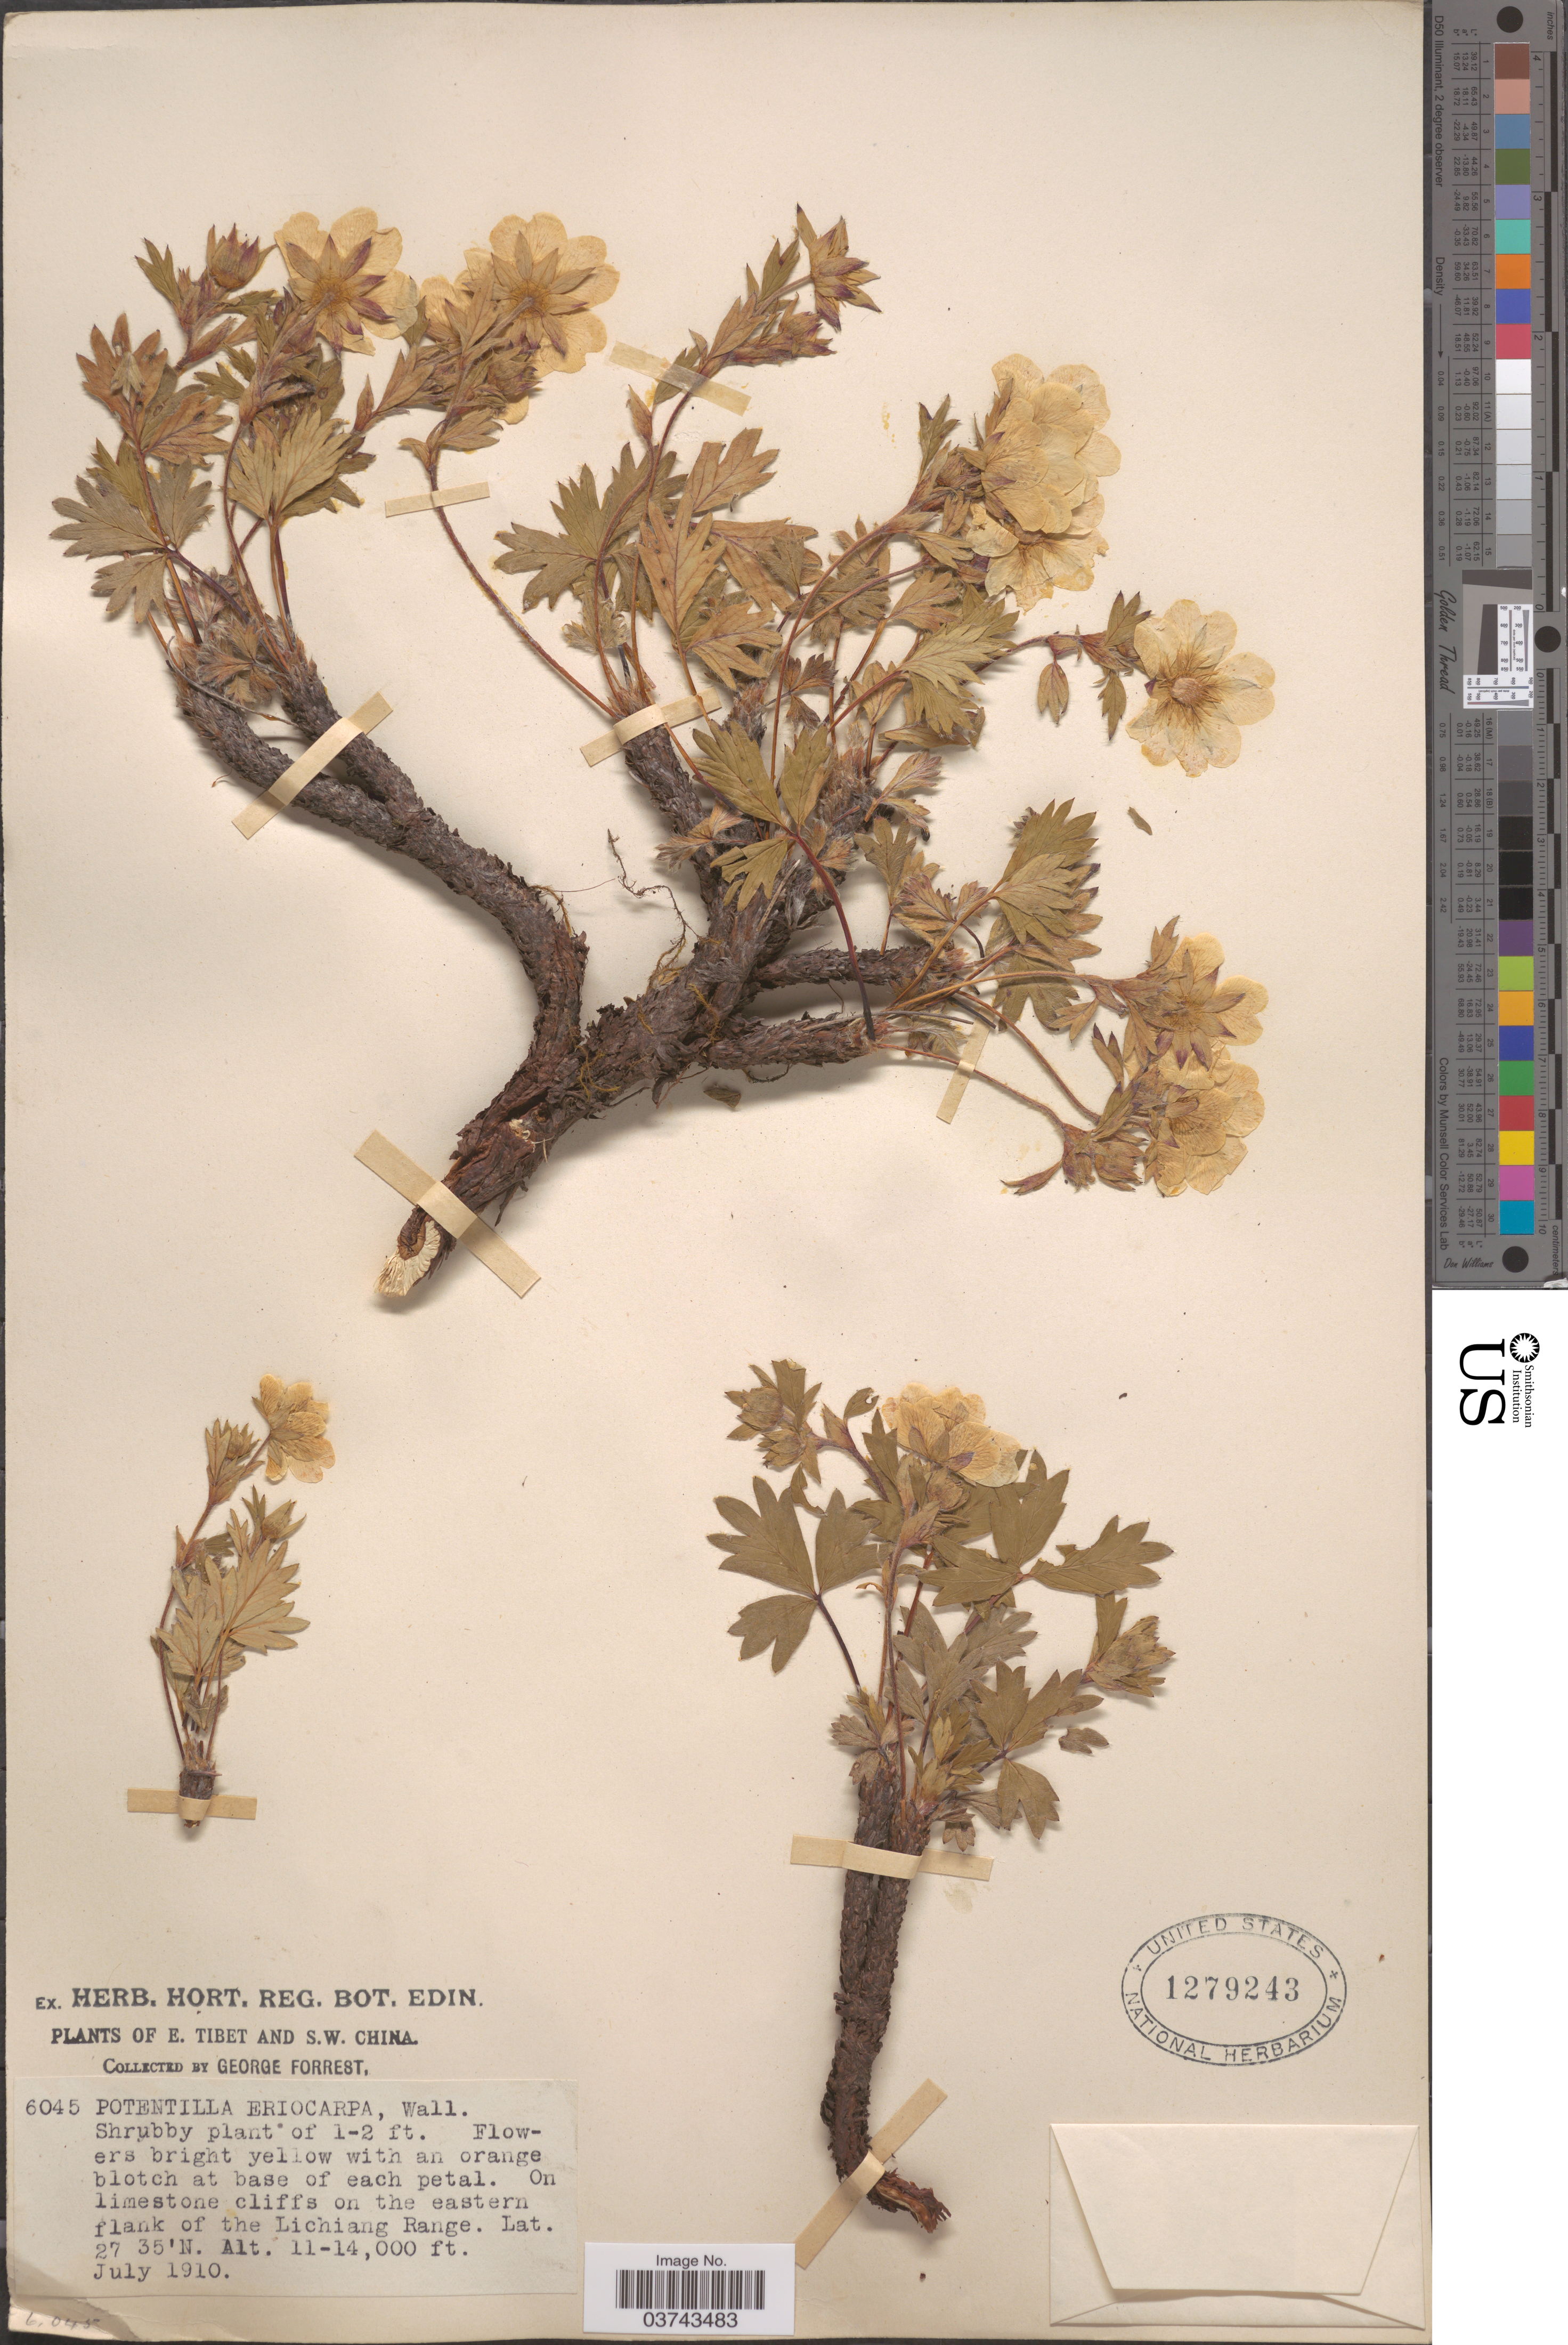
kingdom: Plantae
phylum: Tracheophyta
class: Magnoliopsida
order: Rosales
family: Rosaceae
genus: Potentilla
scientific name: Potentilla eriocarpa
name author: Wall. ex Lehm.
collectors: G. Forrest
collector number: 6045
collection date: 1910-07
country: China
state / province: Xizang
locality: E. Tibet and S. W. China. Eastern flank of the Lichiang Range.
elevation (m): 3353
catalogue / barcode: US 1279243